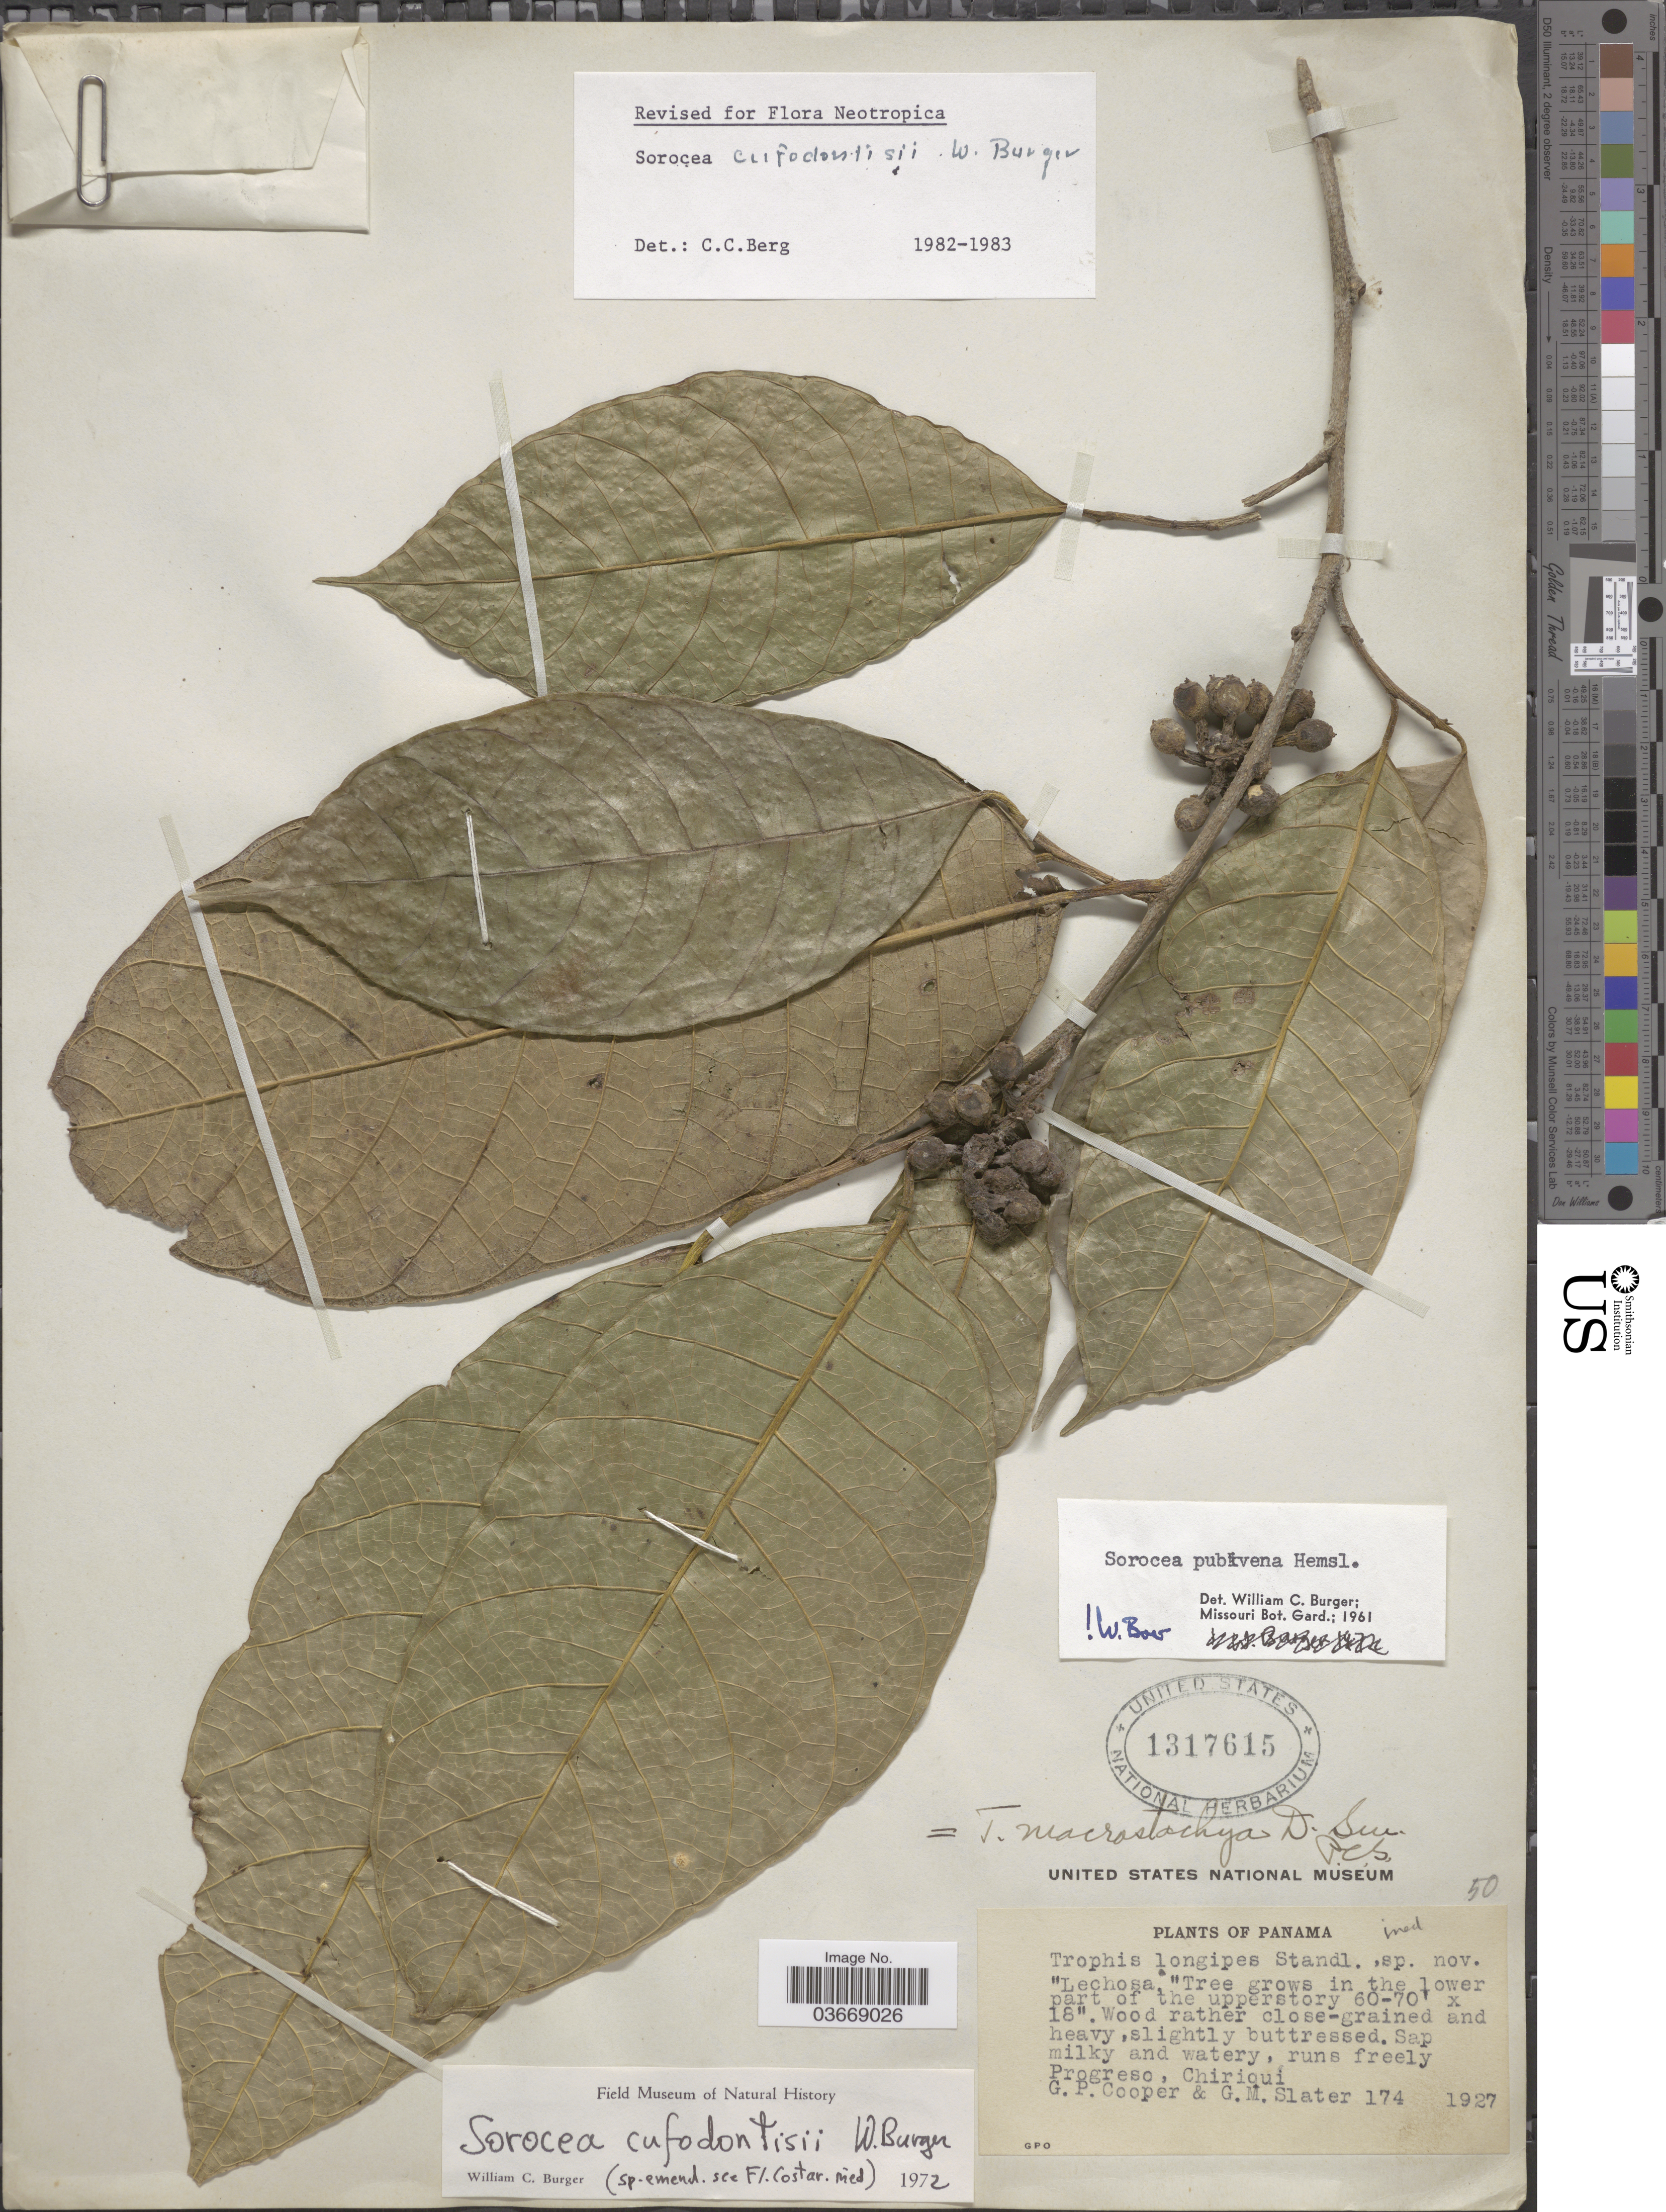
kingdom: Plantae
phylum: Tracheophyta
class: Magnoliopsida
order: Rosales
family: Moraceae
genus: Sorocea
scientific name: Sorocea cufodontisii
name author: W.C. Burger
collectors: G. Cooper & G. Slater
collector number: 174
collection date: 1927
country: Panama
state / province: Chiriqui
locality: Progreso.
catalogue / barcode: US 1317615